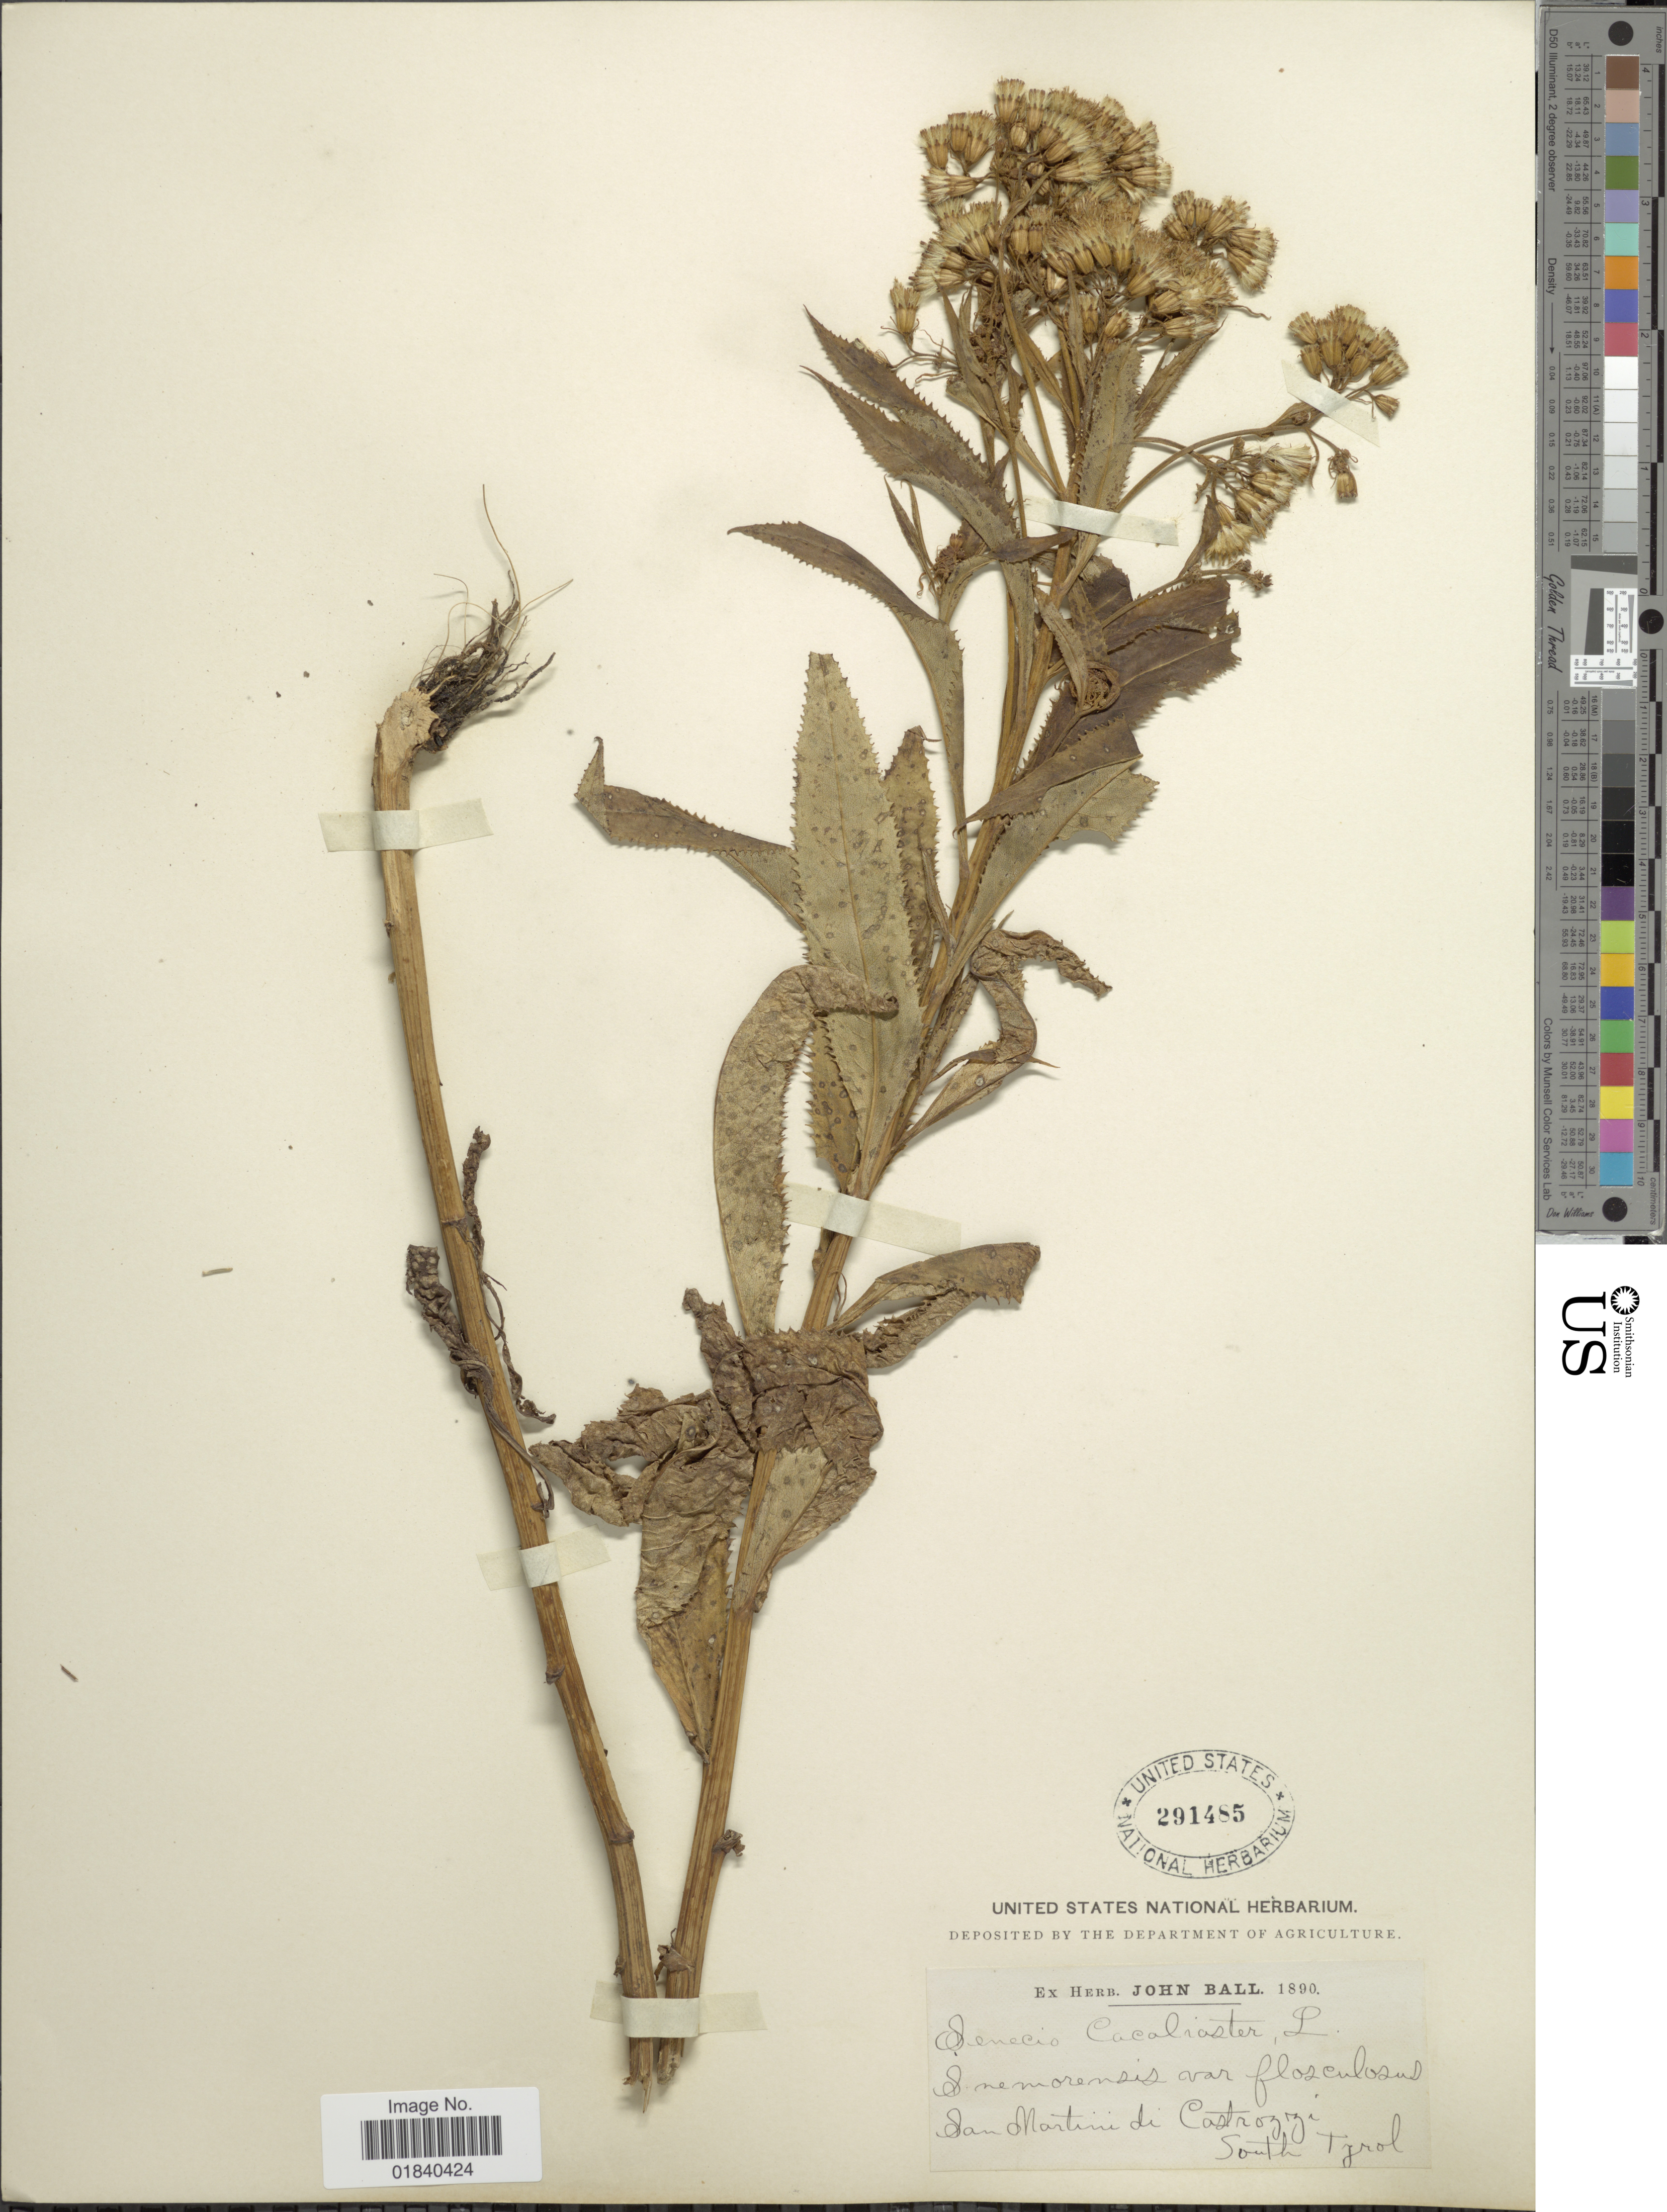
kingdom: Plantae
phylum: Tracheophyta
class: Magnoliopsida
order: Asterales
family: Asteraceae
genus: Senecio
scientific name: Senecio cacaliaster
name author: Lam.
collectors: ex herb. John Ball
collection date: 1890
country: Italy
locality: San Martino di Castrozza South Tyrol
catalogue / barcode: US 291485